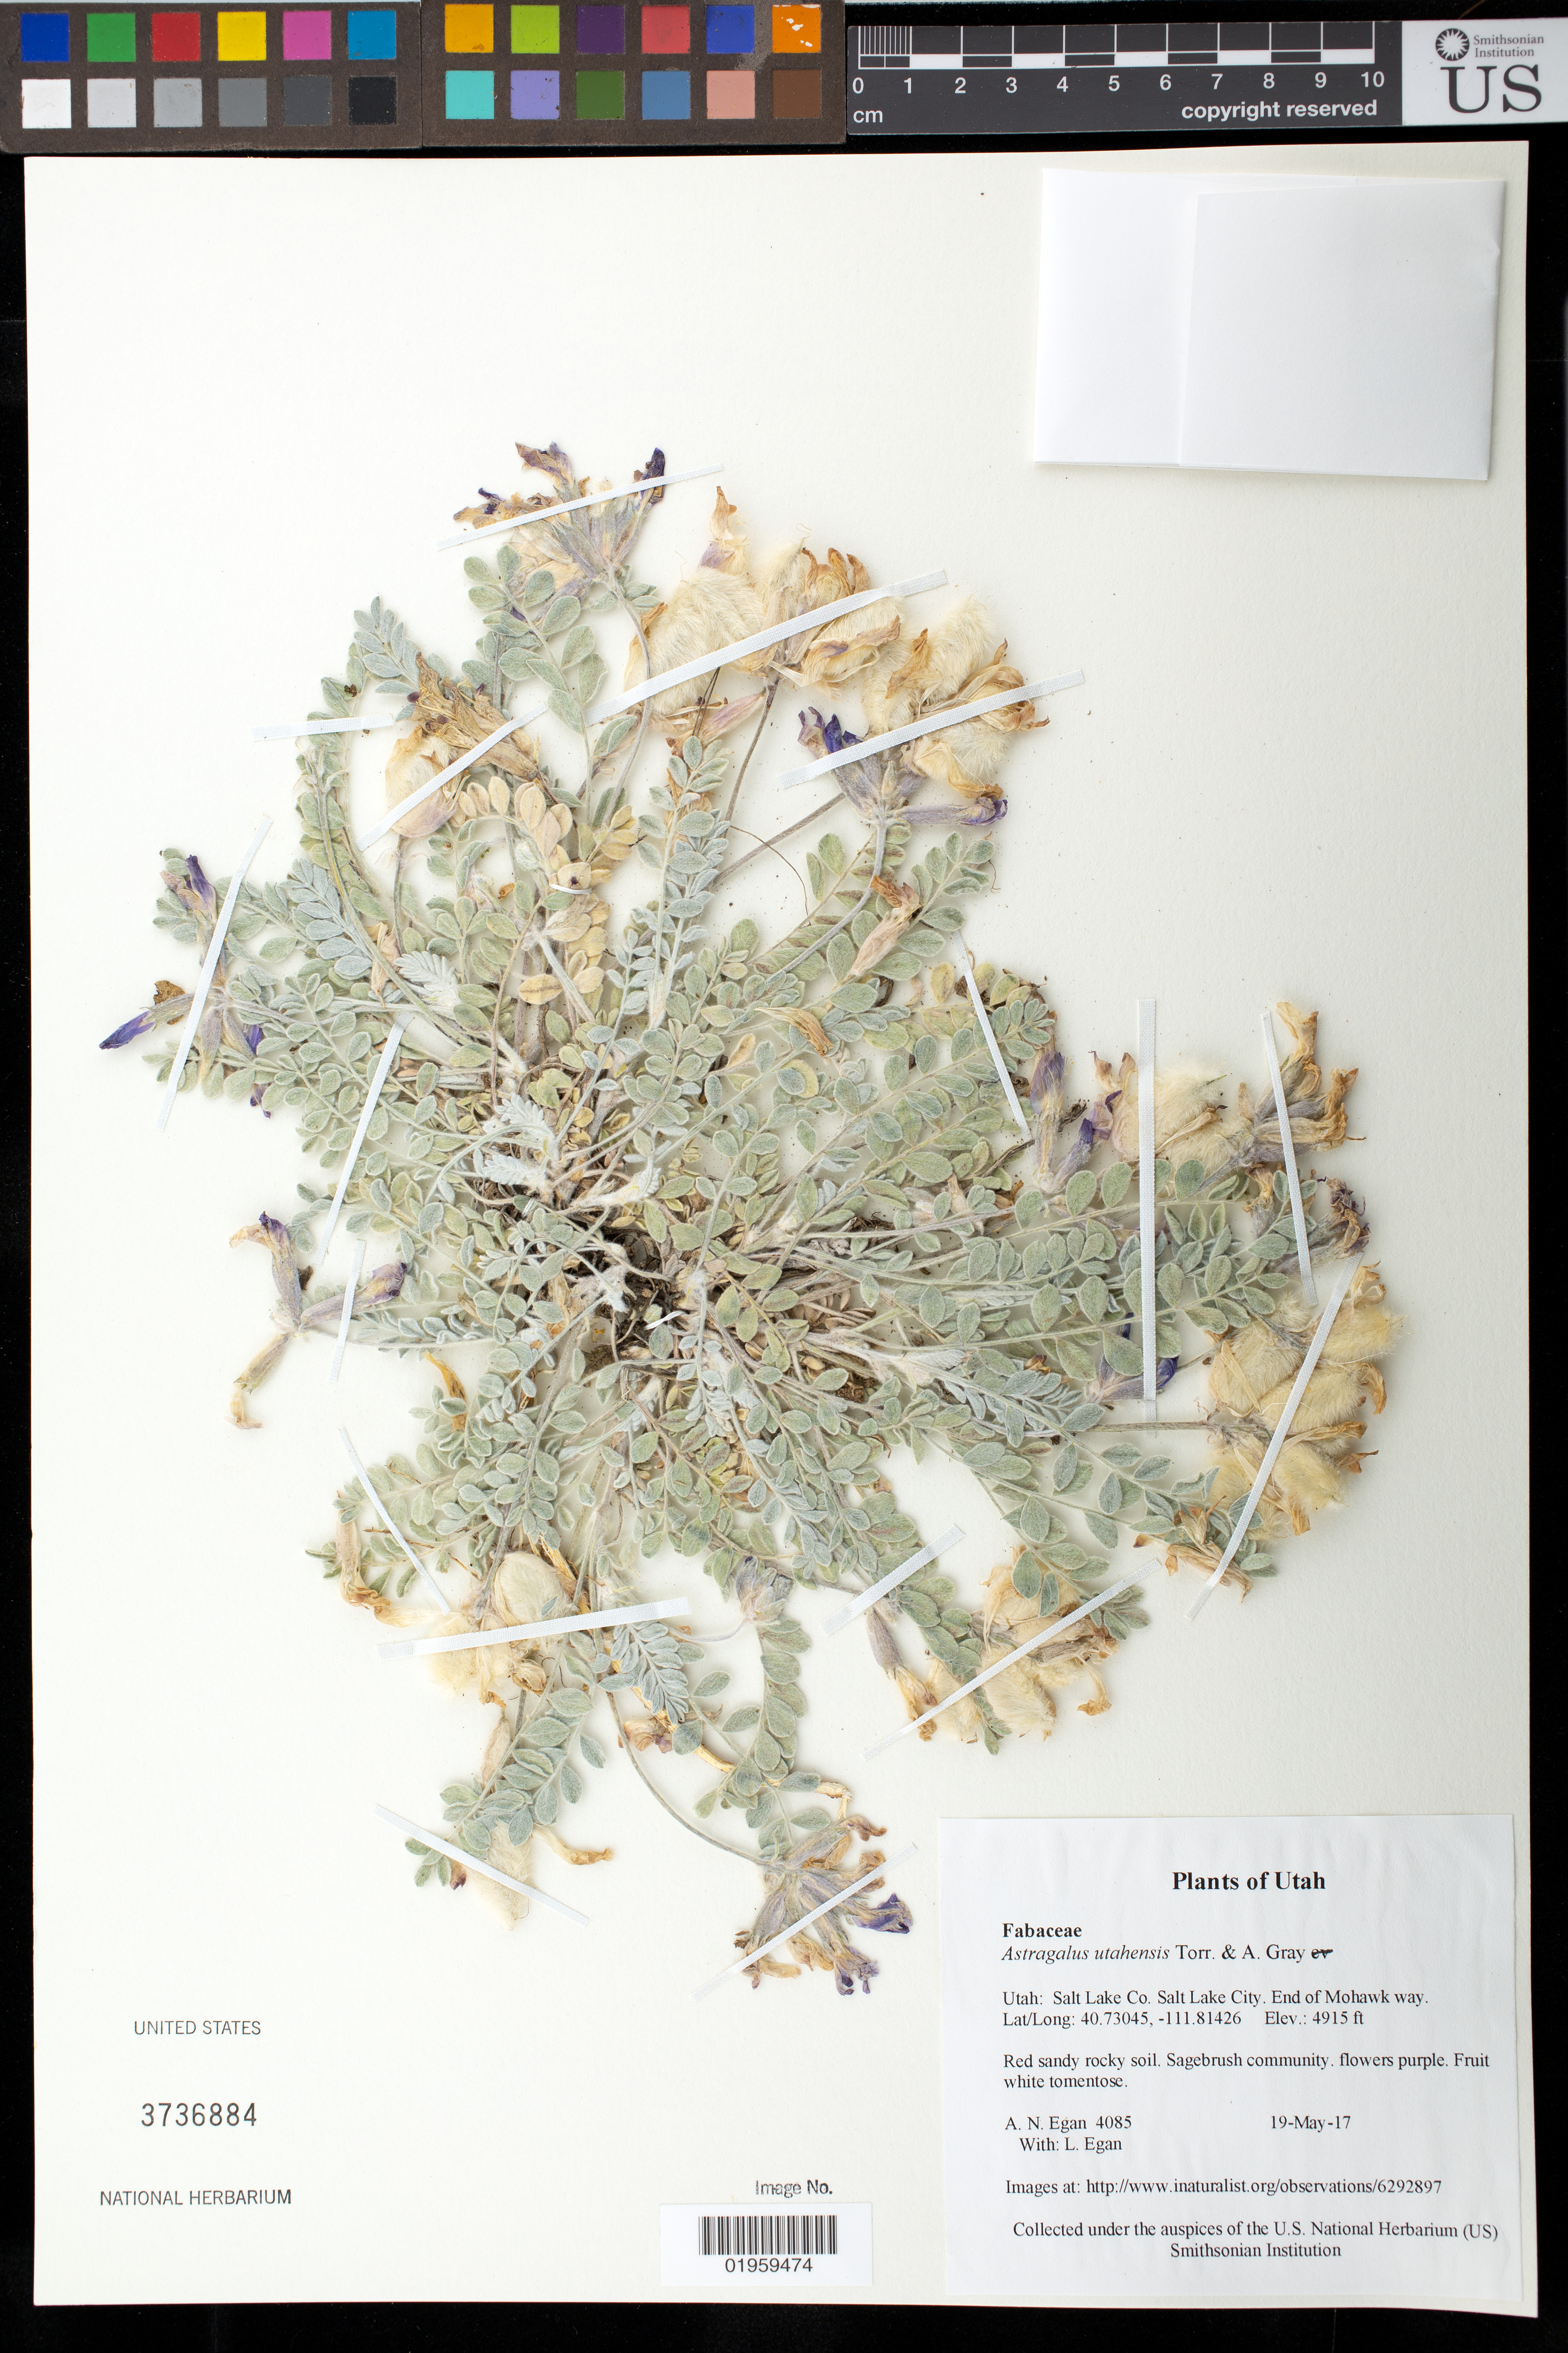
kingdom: Plantae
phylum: Tracheophyta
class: Magnoliopsida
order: Fabales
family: Fabaceae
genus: Astragalus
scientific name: Astragalus utahensis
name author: (Torr.) Torr. & A. Gray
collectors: A. N. Egan & L. Egan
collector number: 4085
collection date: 2017-05-19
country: United States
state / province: Utah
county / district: Salt Lake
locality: Salt Lake City. End of Mohawk way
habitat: Red sandy rocky soil. Sagebrush community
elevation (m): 1498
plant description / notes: http://www.inaturalist.org/observations/6292897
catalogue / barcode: US 3736884